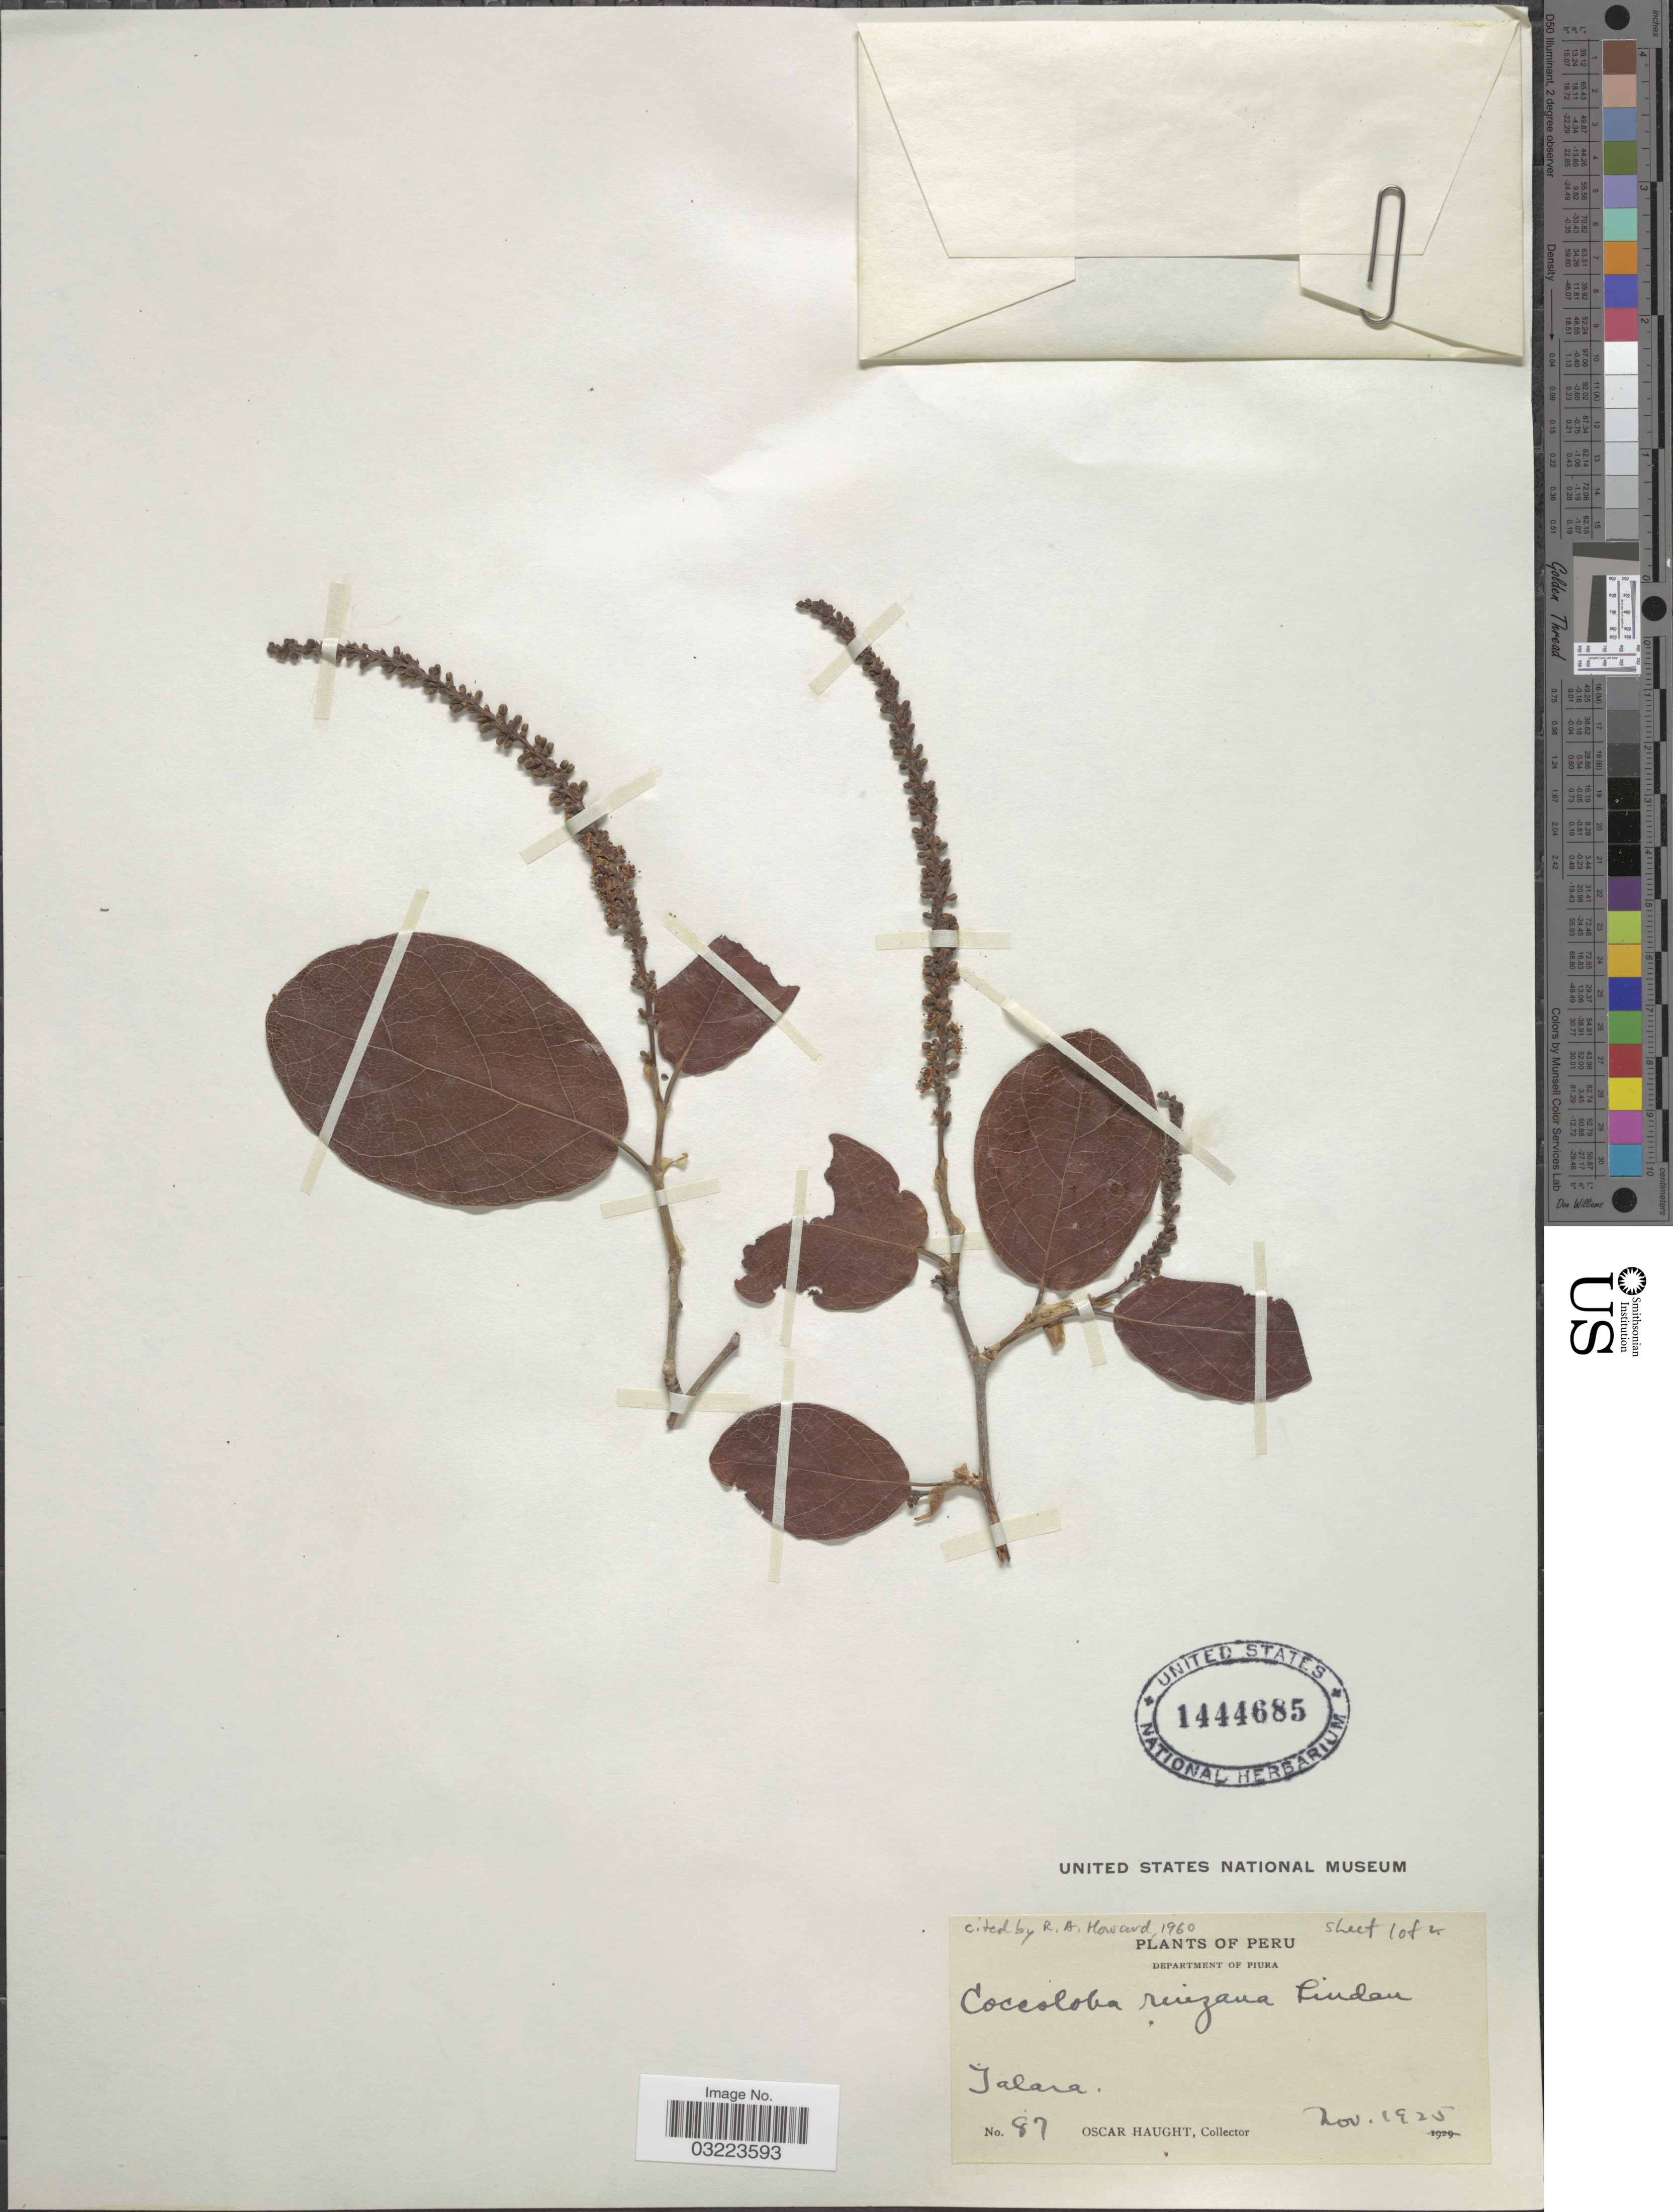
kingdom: Plantae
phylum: Tracheophyta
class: Magnoliopsida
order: Caryophyllales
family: Polygonaceae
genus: Coccoloba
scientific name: Coccoloba ruiziana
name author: Lindau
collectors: O. L. Haught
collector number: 87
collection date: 1925-11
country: Peru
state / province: Piura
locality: Department of Piura, Talara.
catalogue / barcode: US 1444685